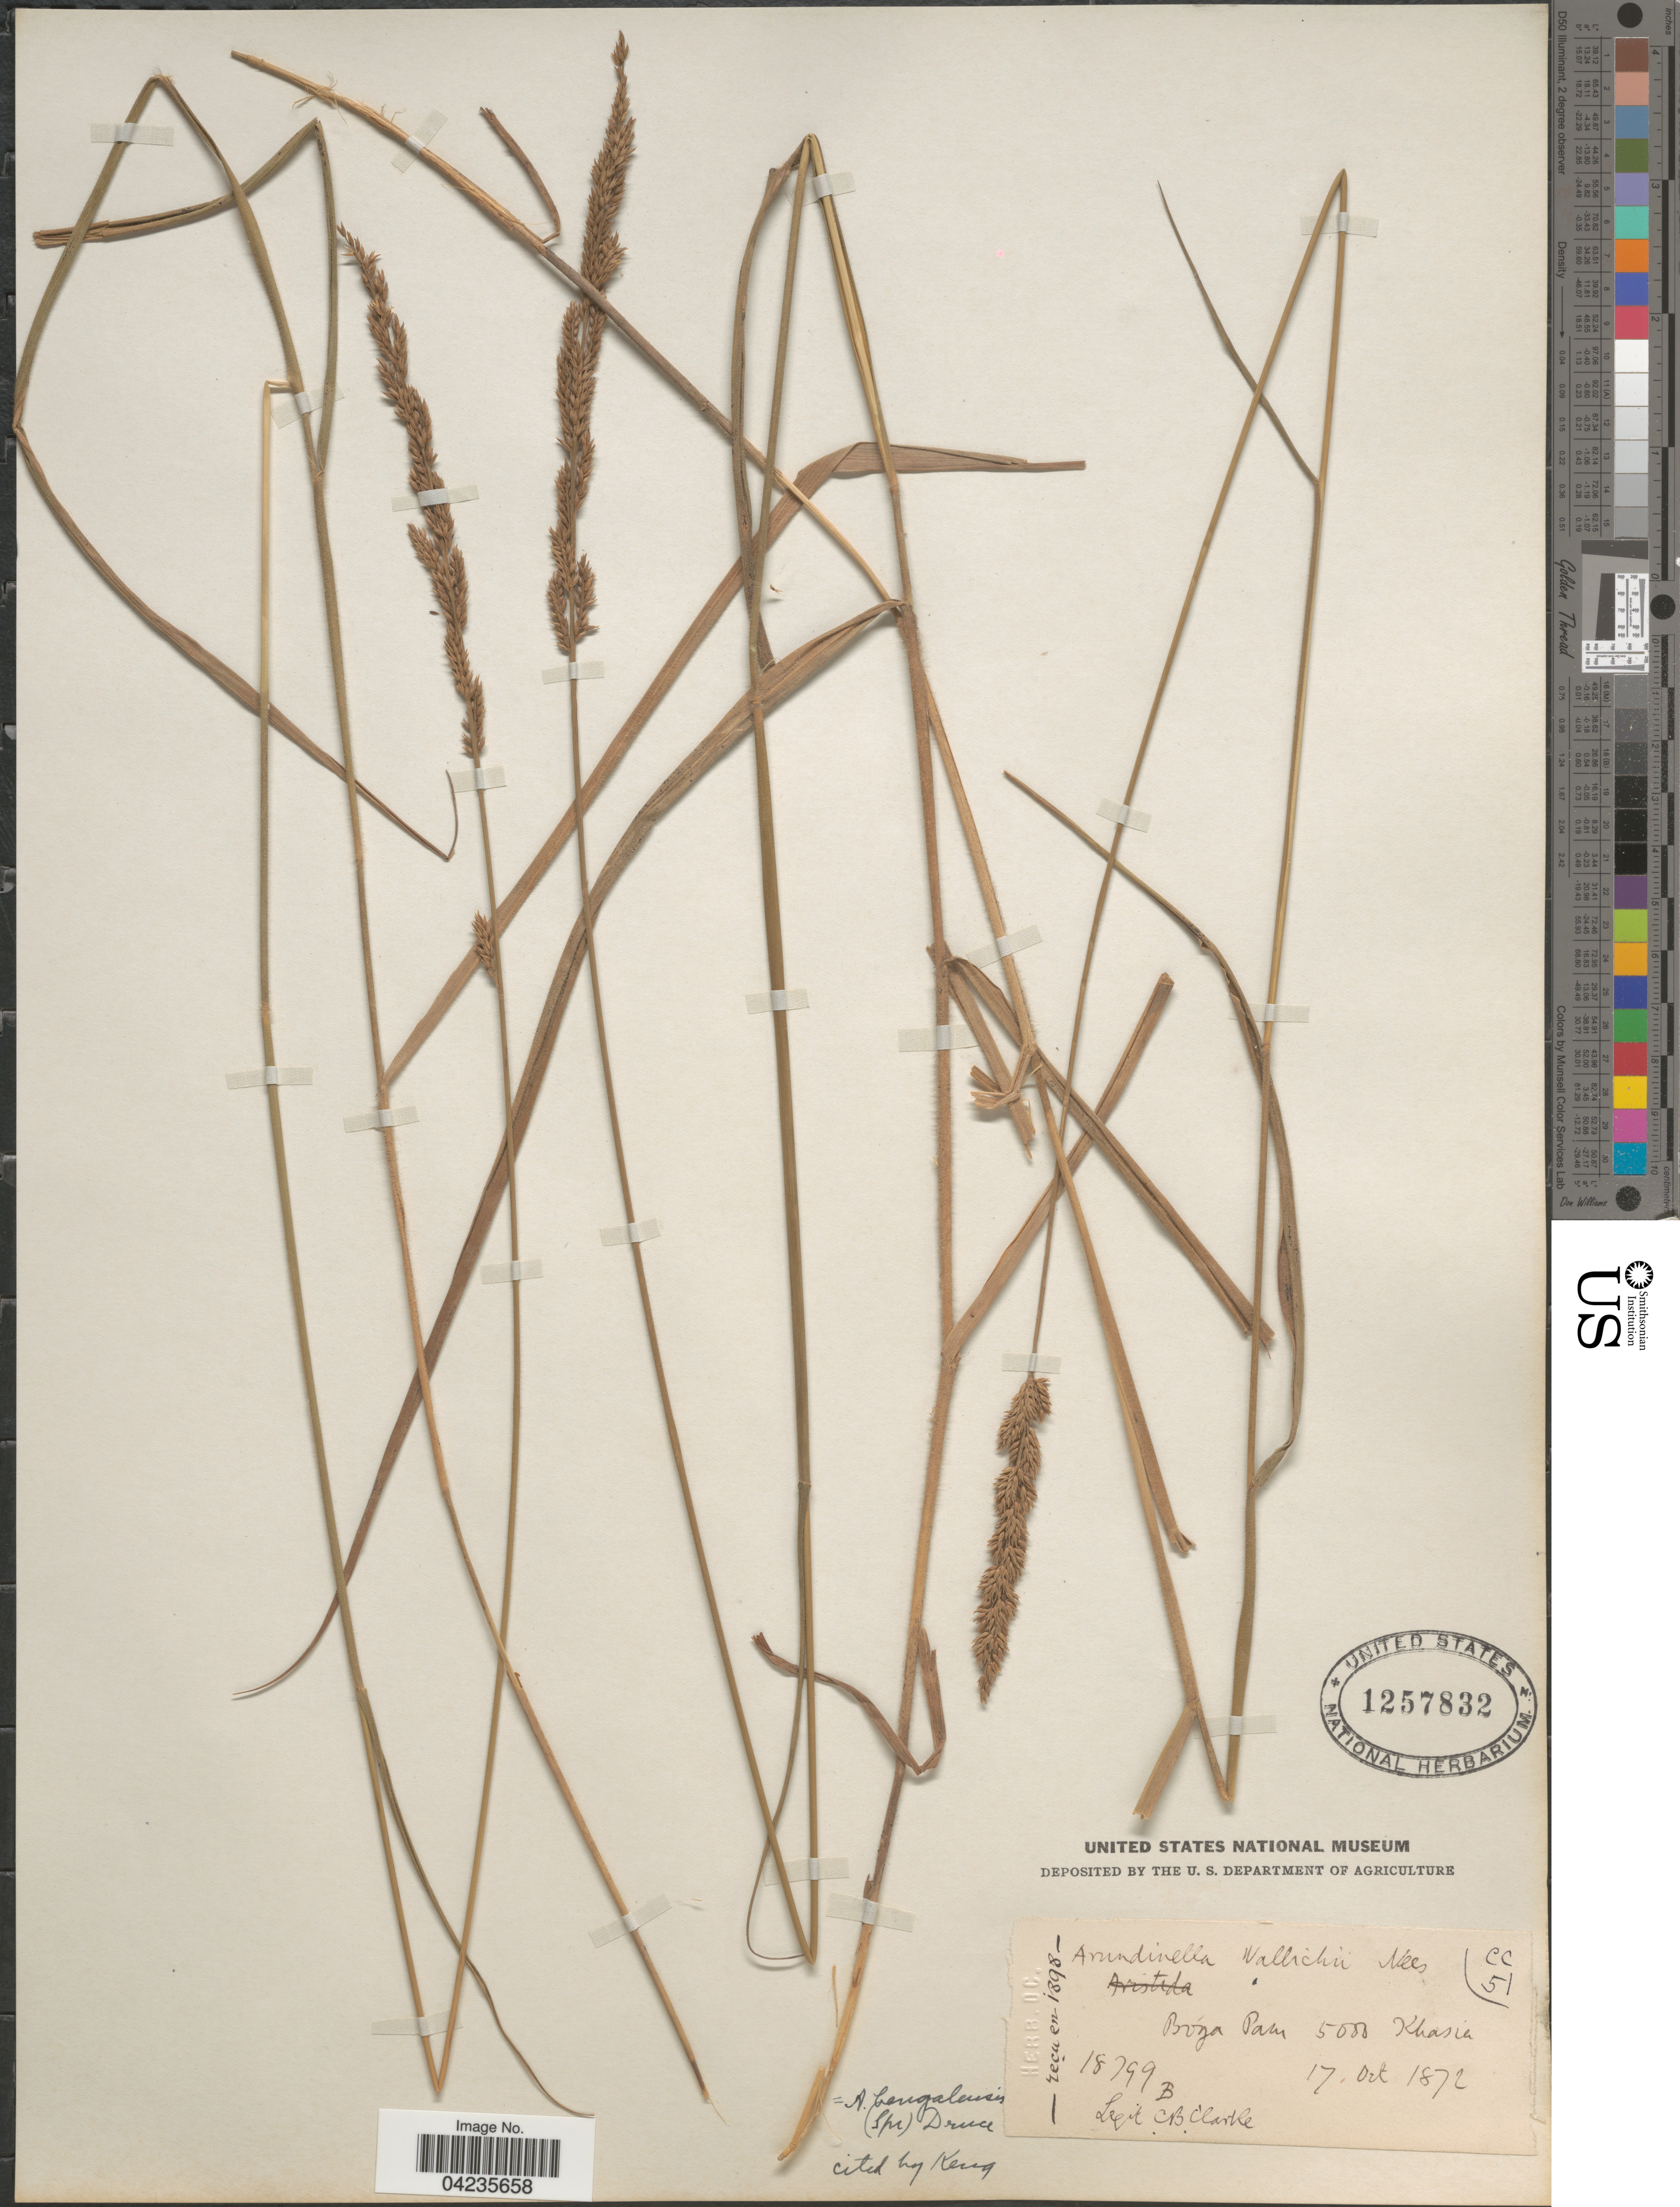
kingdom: Plantae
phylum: Tracheophyta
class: Liliopsida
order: Poales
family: Poaceae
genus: Arundinella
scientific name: Arundinella bengalensis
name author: (Spreng.) Druce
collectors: C. B. Clarke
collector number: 18799B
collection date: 1872-10-17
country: India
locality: Bóga Pam, Khasia.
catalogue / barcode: US 1257832